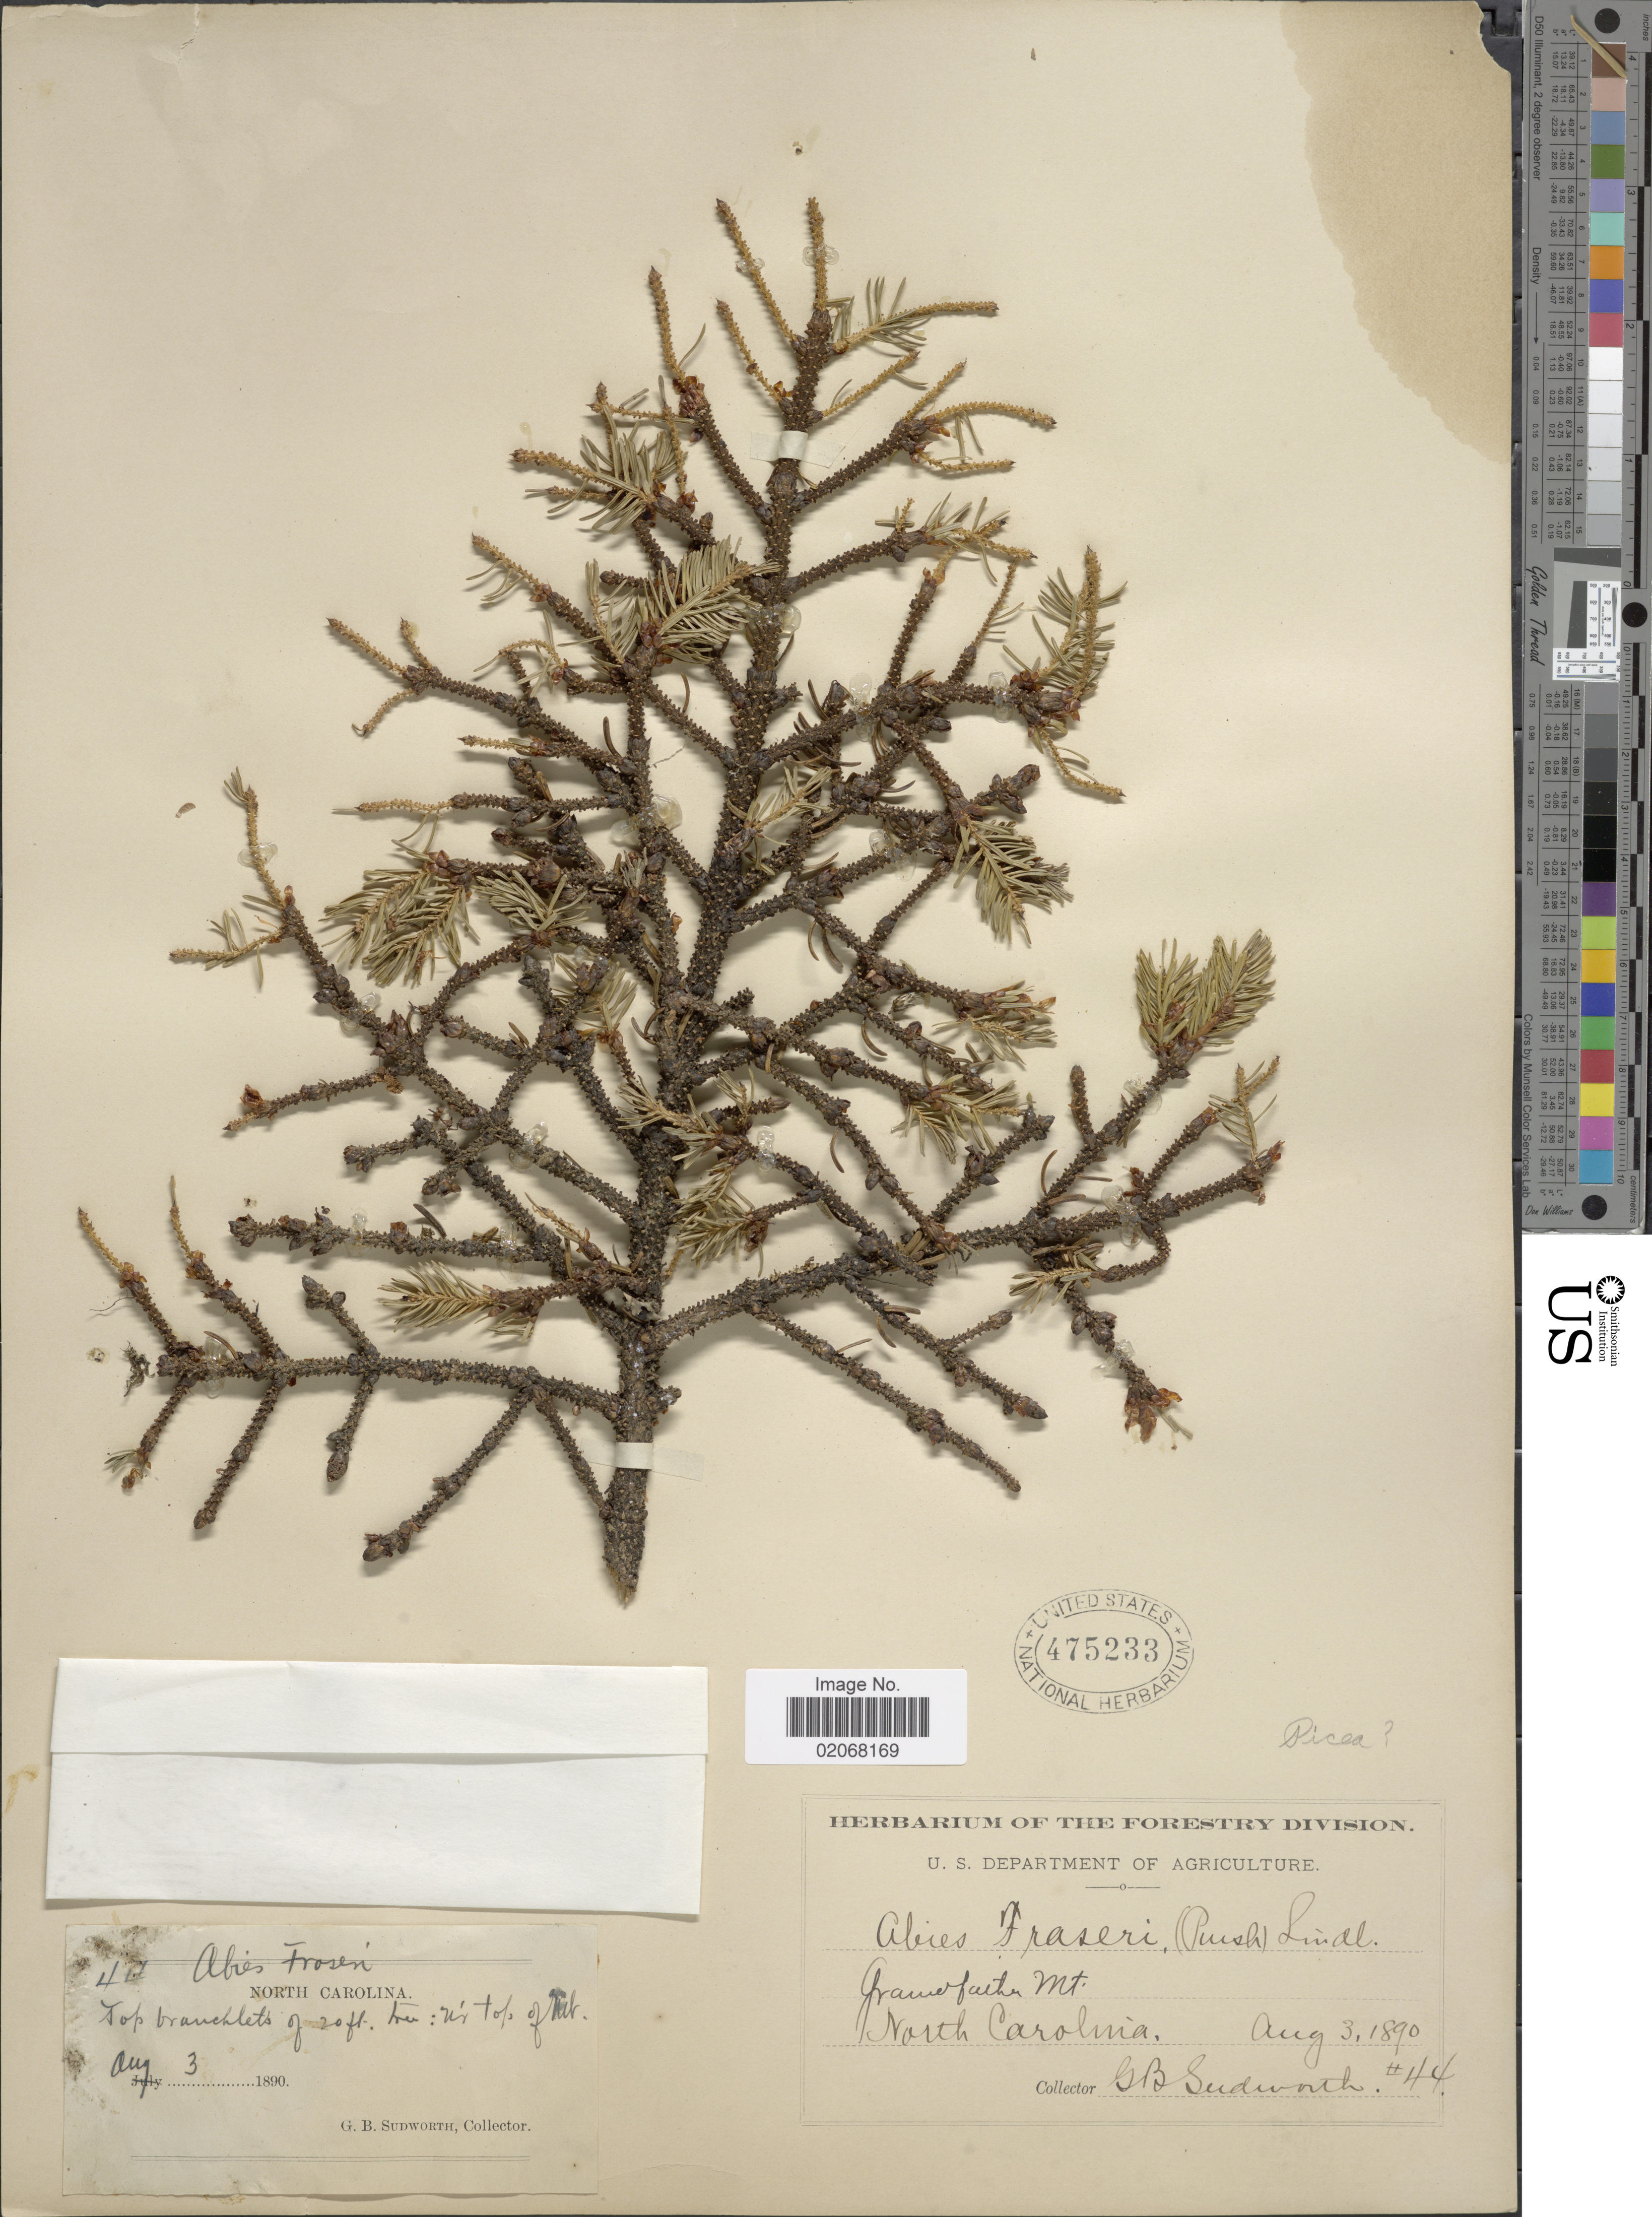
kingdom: Plantae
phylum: Tracheophyta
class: Pinopsida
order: Pinales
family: Pinaceae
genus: Abies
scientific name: Abies fraseri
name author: (Pursh) Poir.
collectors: G. B. Sudworth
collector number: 44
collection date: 1890-08-03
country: United States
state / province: North Carolina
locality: Grandfather Mt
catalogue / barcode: US 475233